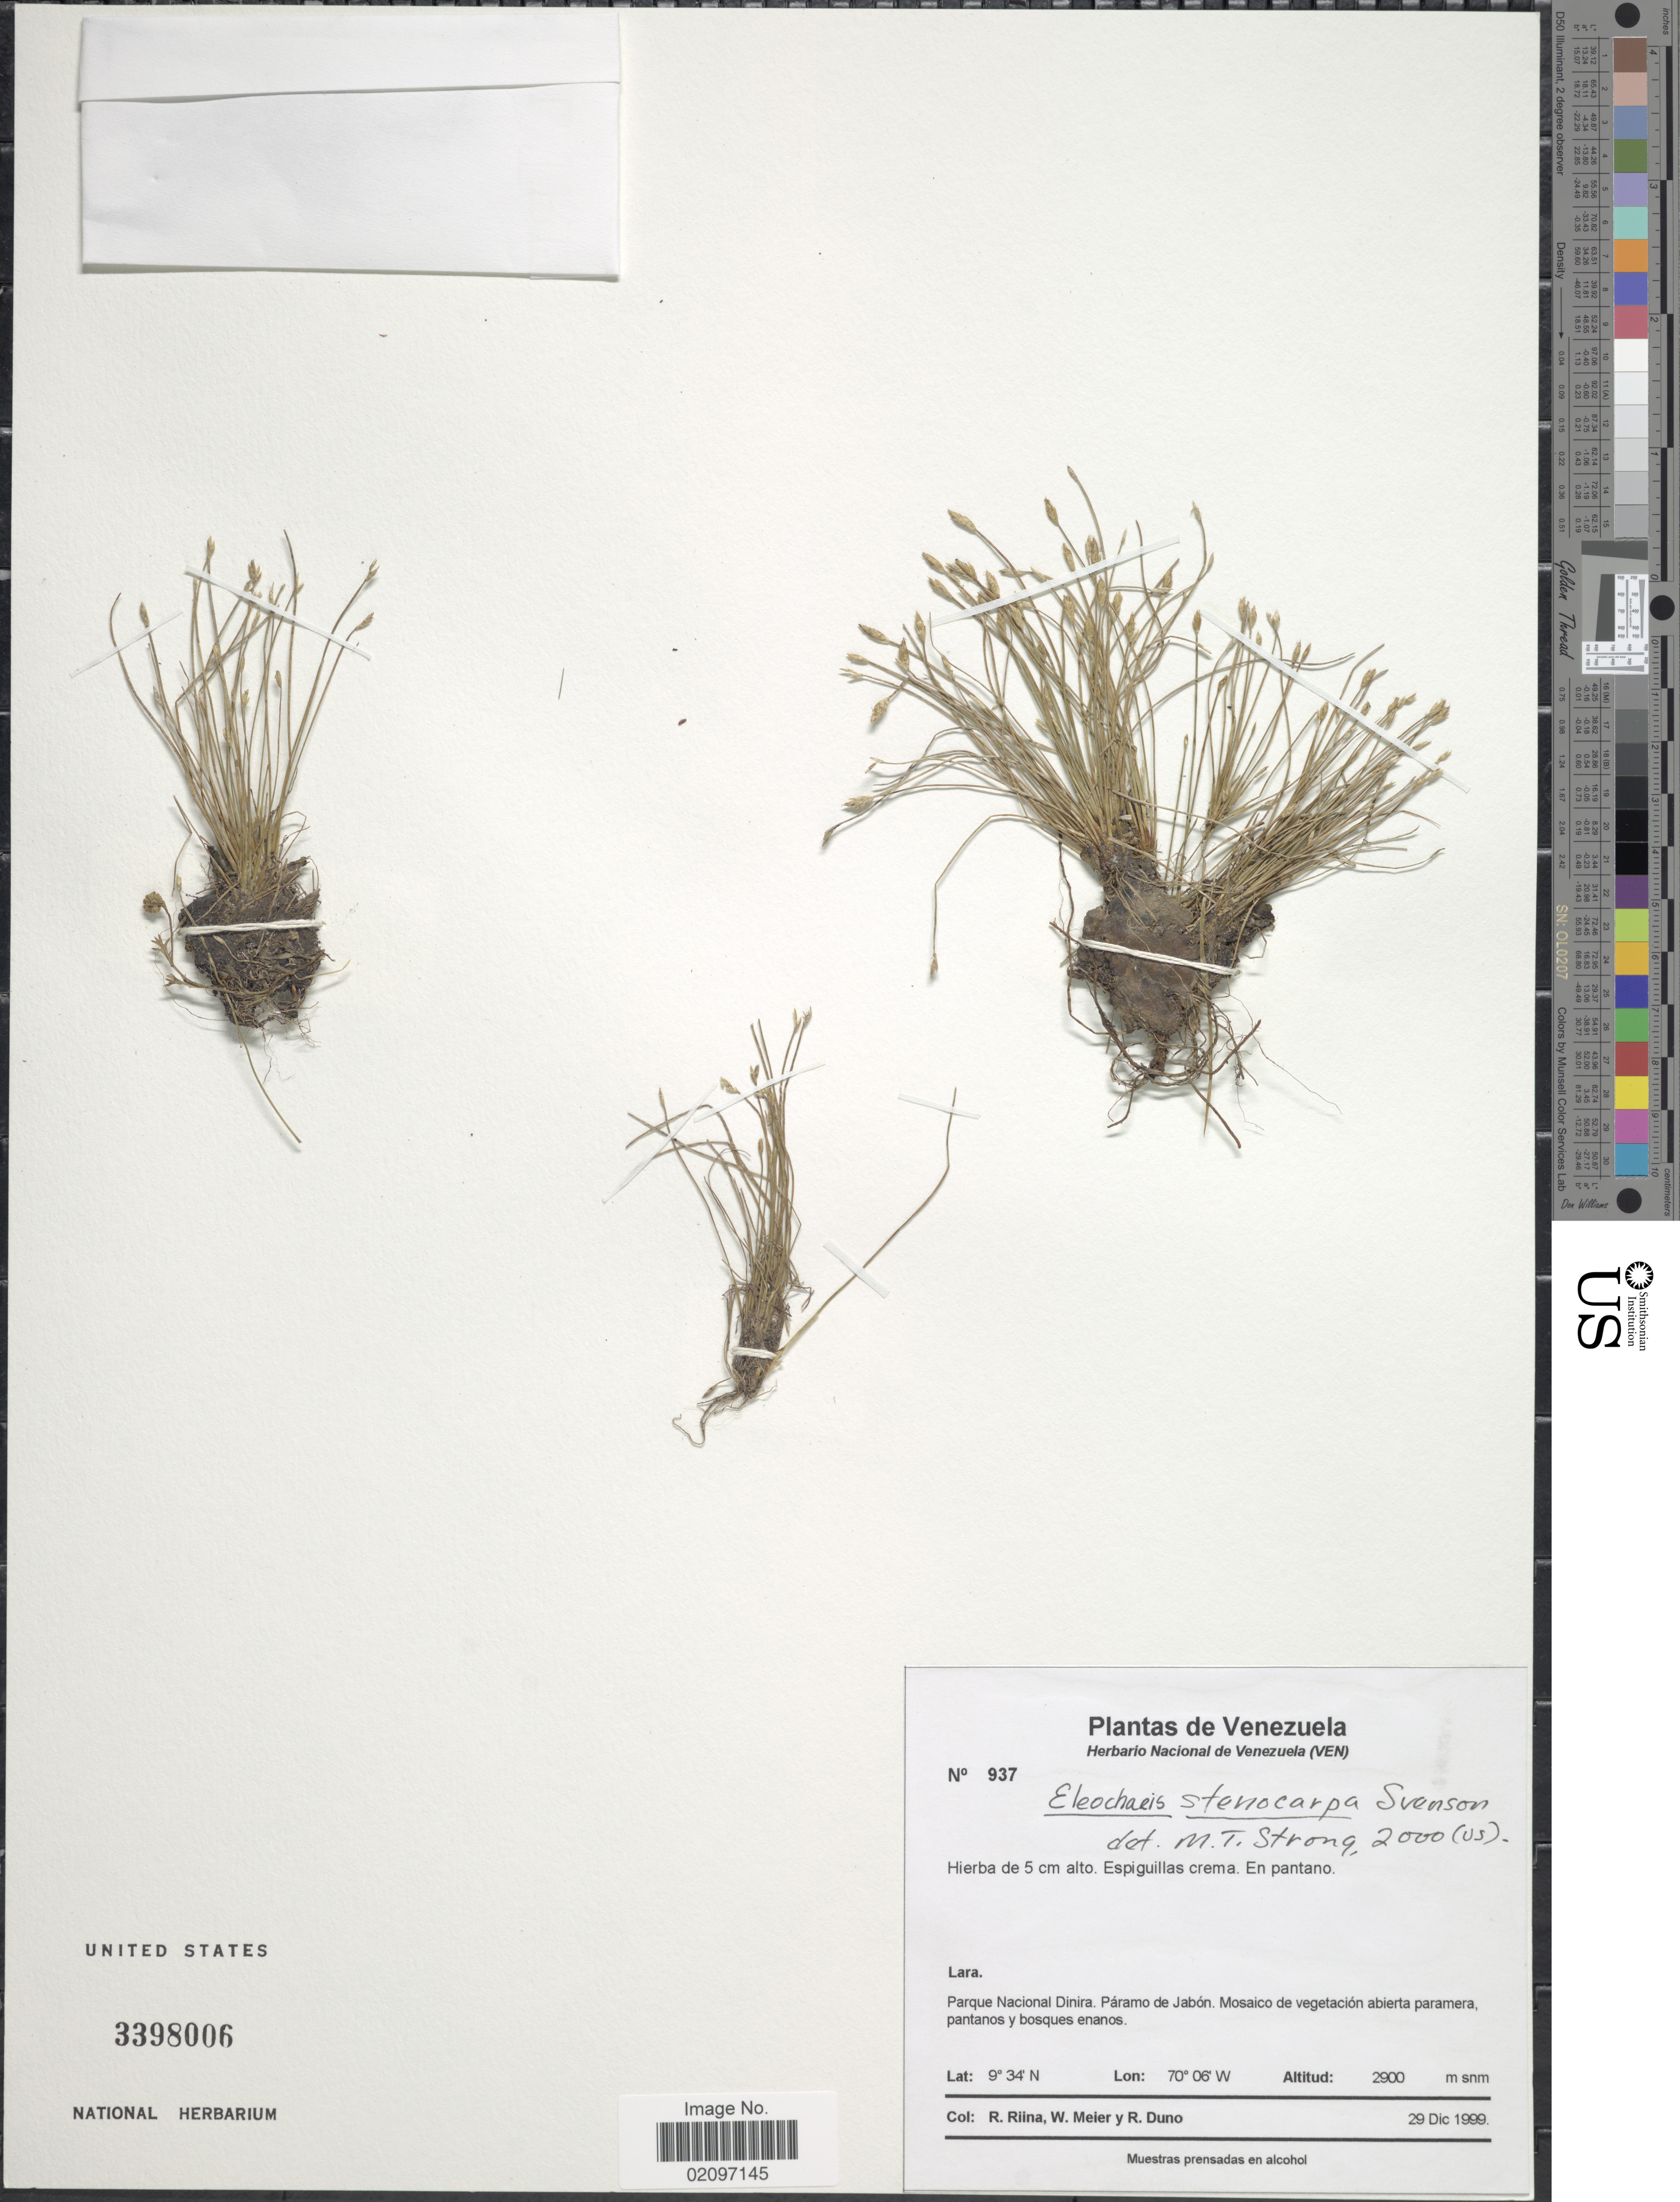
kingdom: Plantae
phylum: Tracheophyta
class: Liliopsida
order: Poales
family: Cyperaceae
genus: Eleocharis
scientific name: Eleocharis stenocarpa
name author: Svenson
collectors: R. Riina, W. Meier & R. Duno de Stefano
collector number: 937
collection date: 1999-12-29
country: Venezuela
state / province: Lara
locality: Lara, Parque Nacional Dinira, Paramo de Jabon, Masaico de vegetacion abierta paramera, pantanos y bosques enanos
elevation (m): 2900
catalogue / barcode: US 3398006